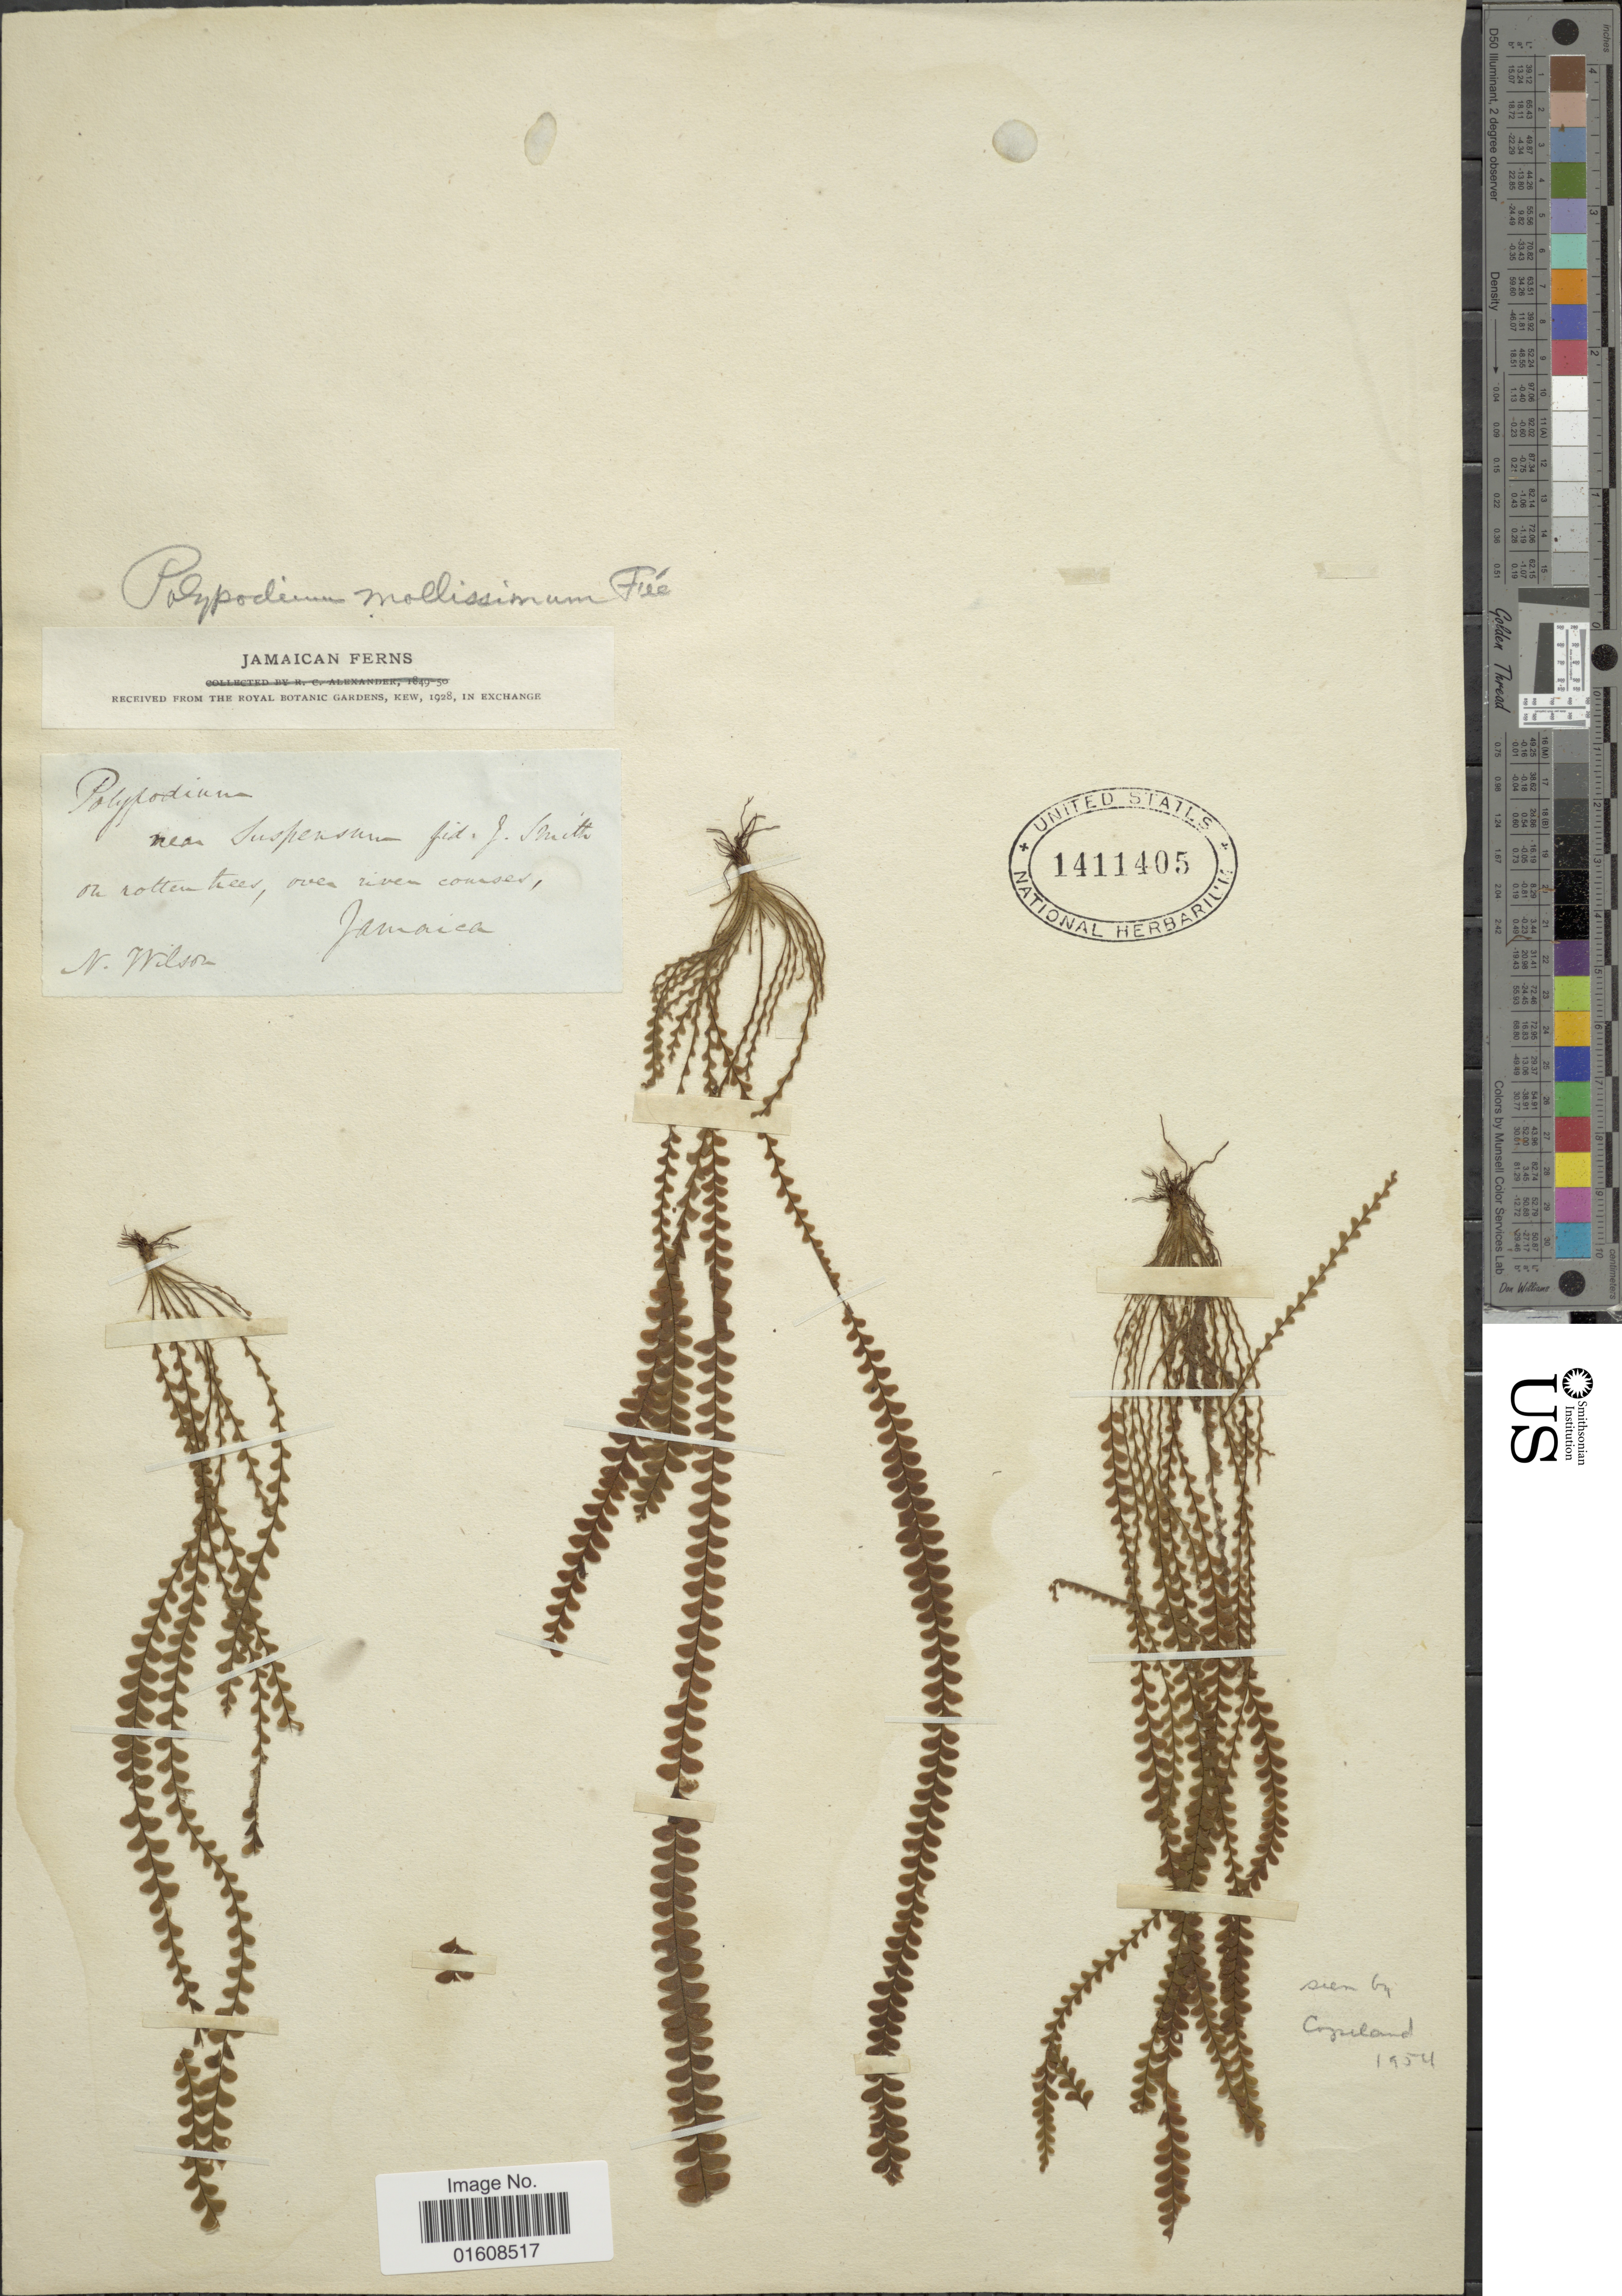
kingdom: Plantae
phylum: Tracheophyta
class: Polypodiopsida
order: Polypodiales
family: Polypodiaceae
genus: Alansmia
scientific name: Alansmia elastica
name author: (Bory ex Willd.) Moguel & M. Kessler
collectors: N. Wilson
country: Jamaica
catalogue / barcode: US 1411405